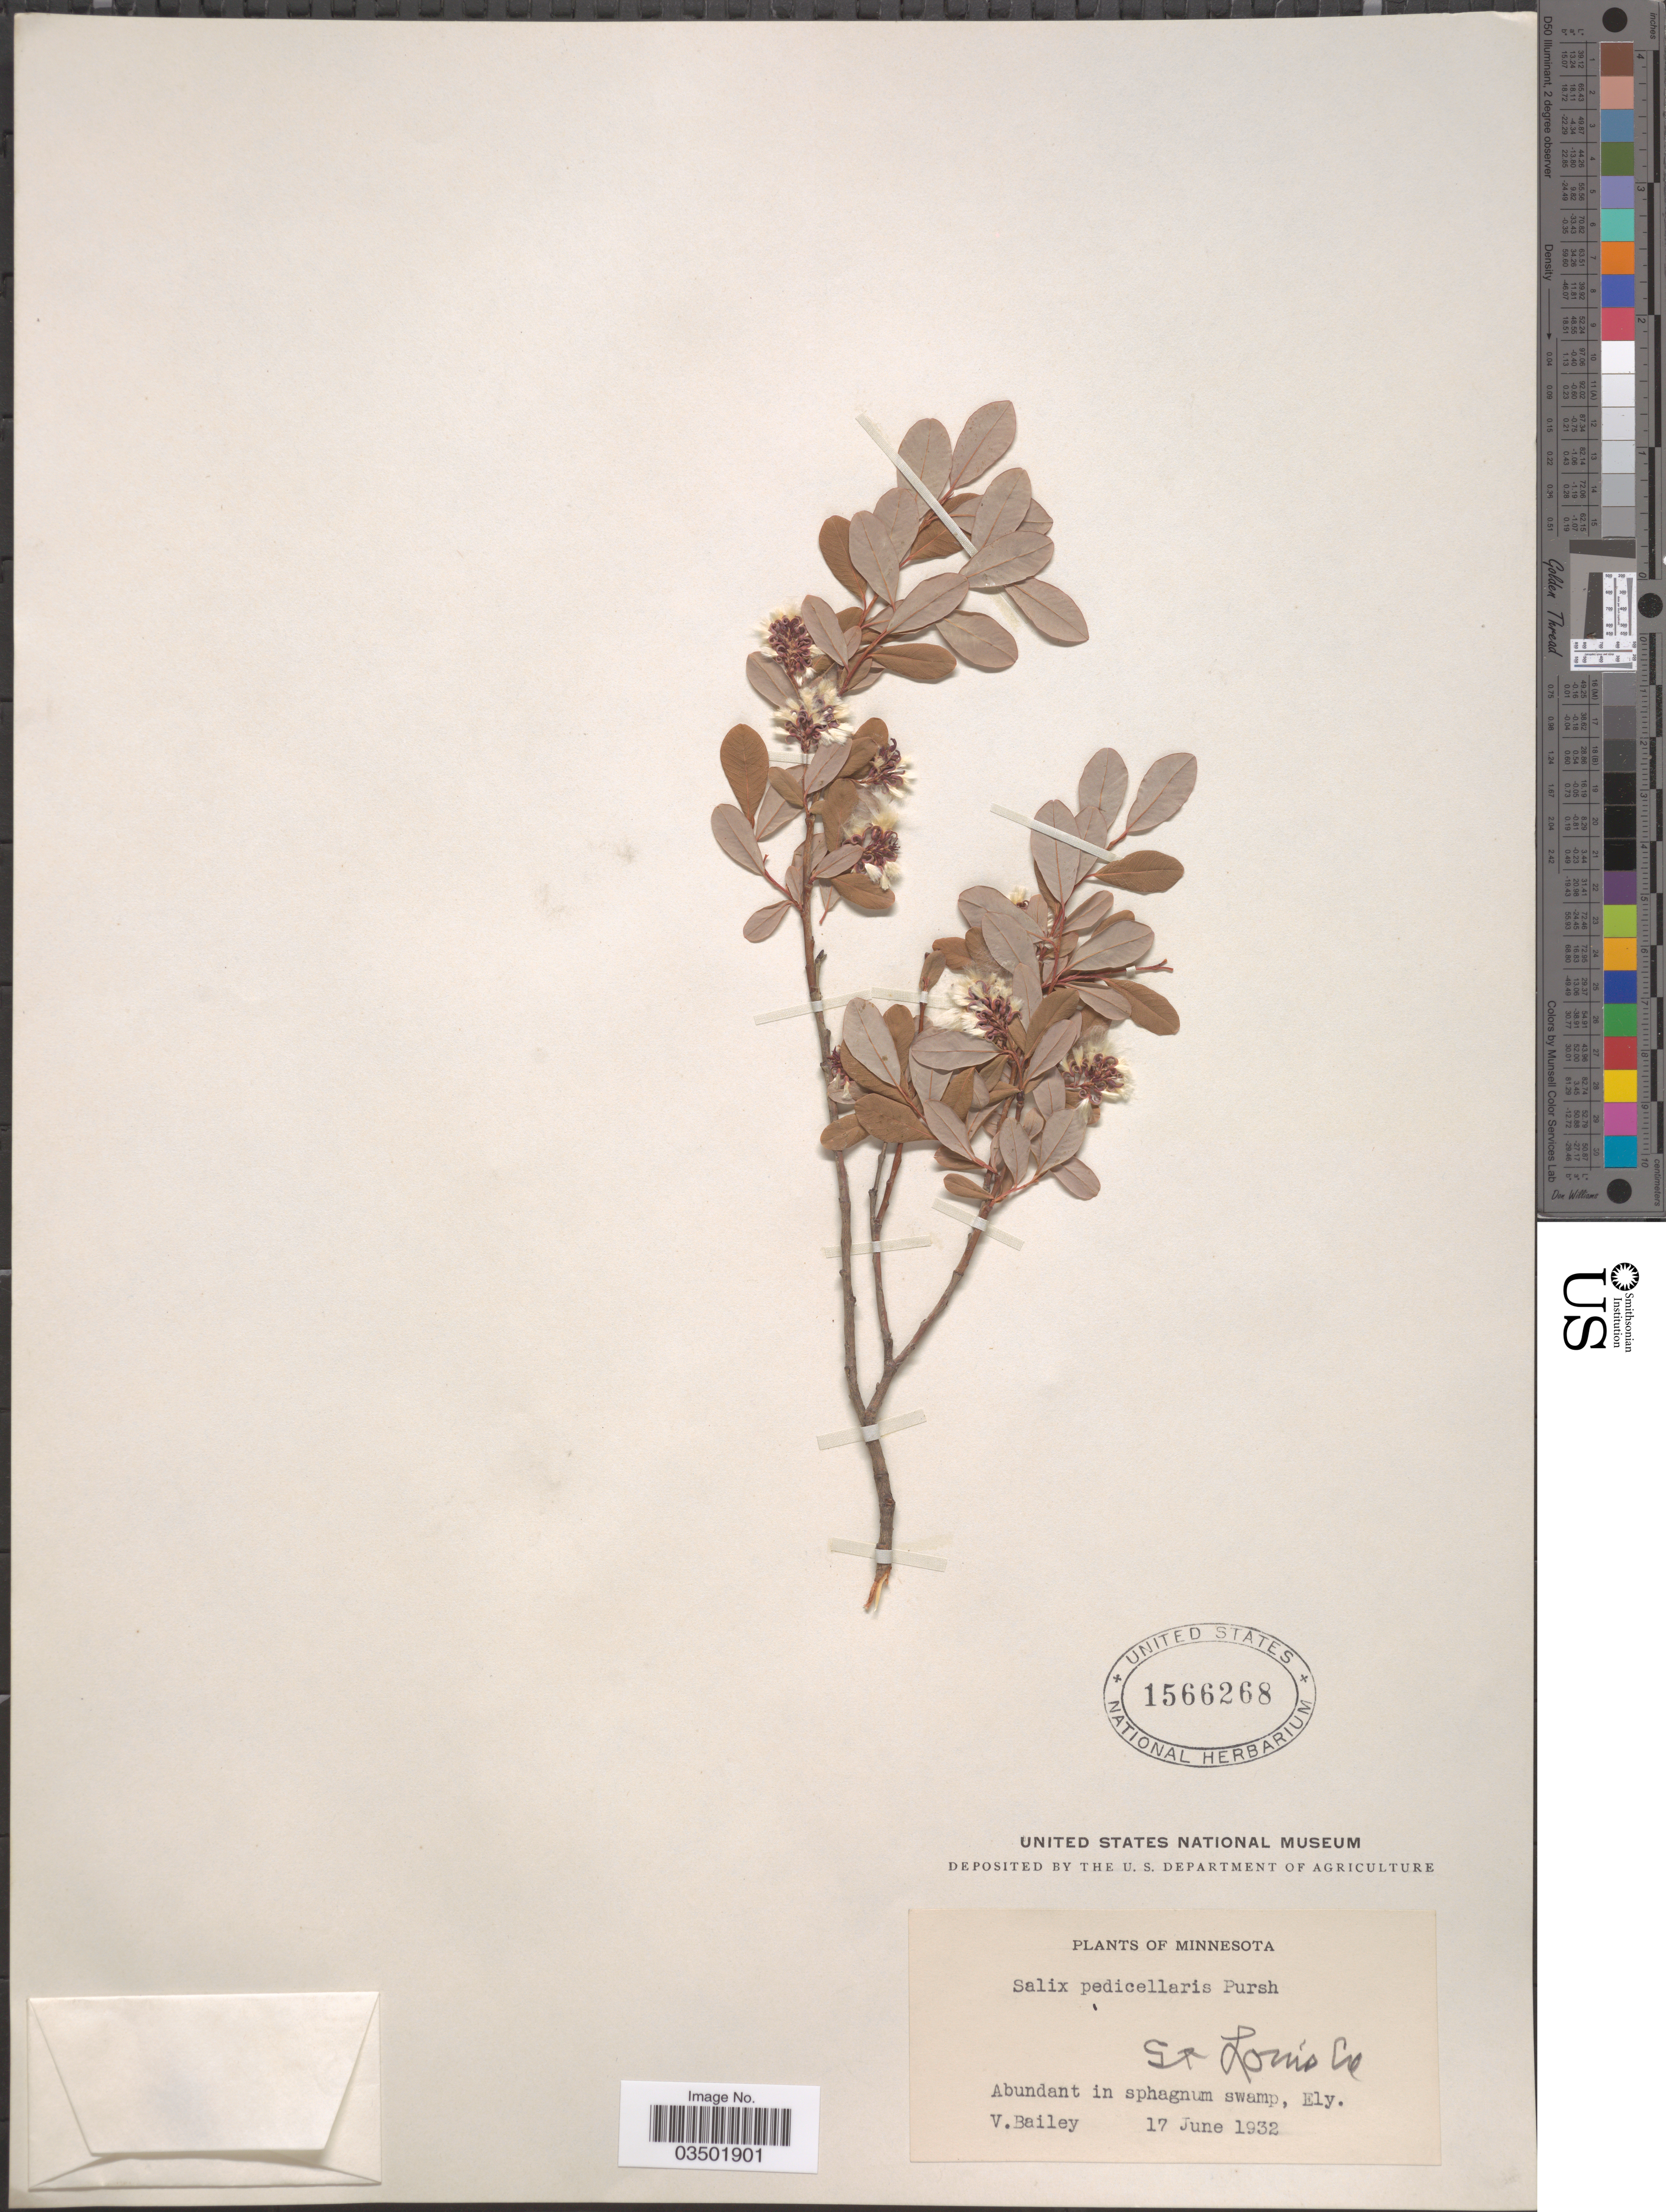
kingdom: Plantae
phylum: Tracheophyta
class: Magnoliopsida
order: Malpighiales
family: Salicaceae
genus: Salix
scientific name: Salix pedicellaris var. hypoglauca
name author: Fernald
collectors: V. L. Bailey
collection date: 1932-06-17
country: United States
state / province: Minnesota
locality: St Louis Co. Abundant in sphagnum swamp, Ely.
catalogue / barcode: US 1566268